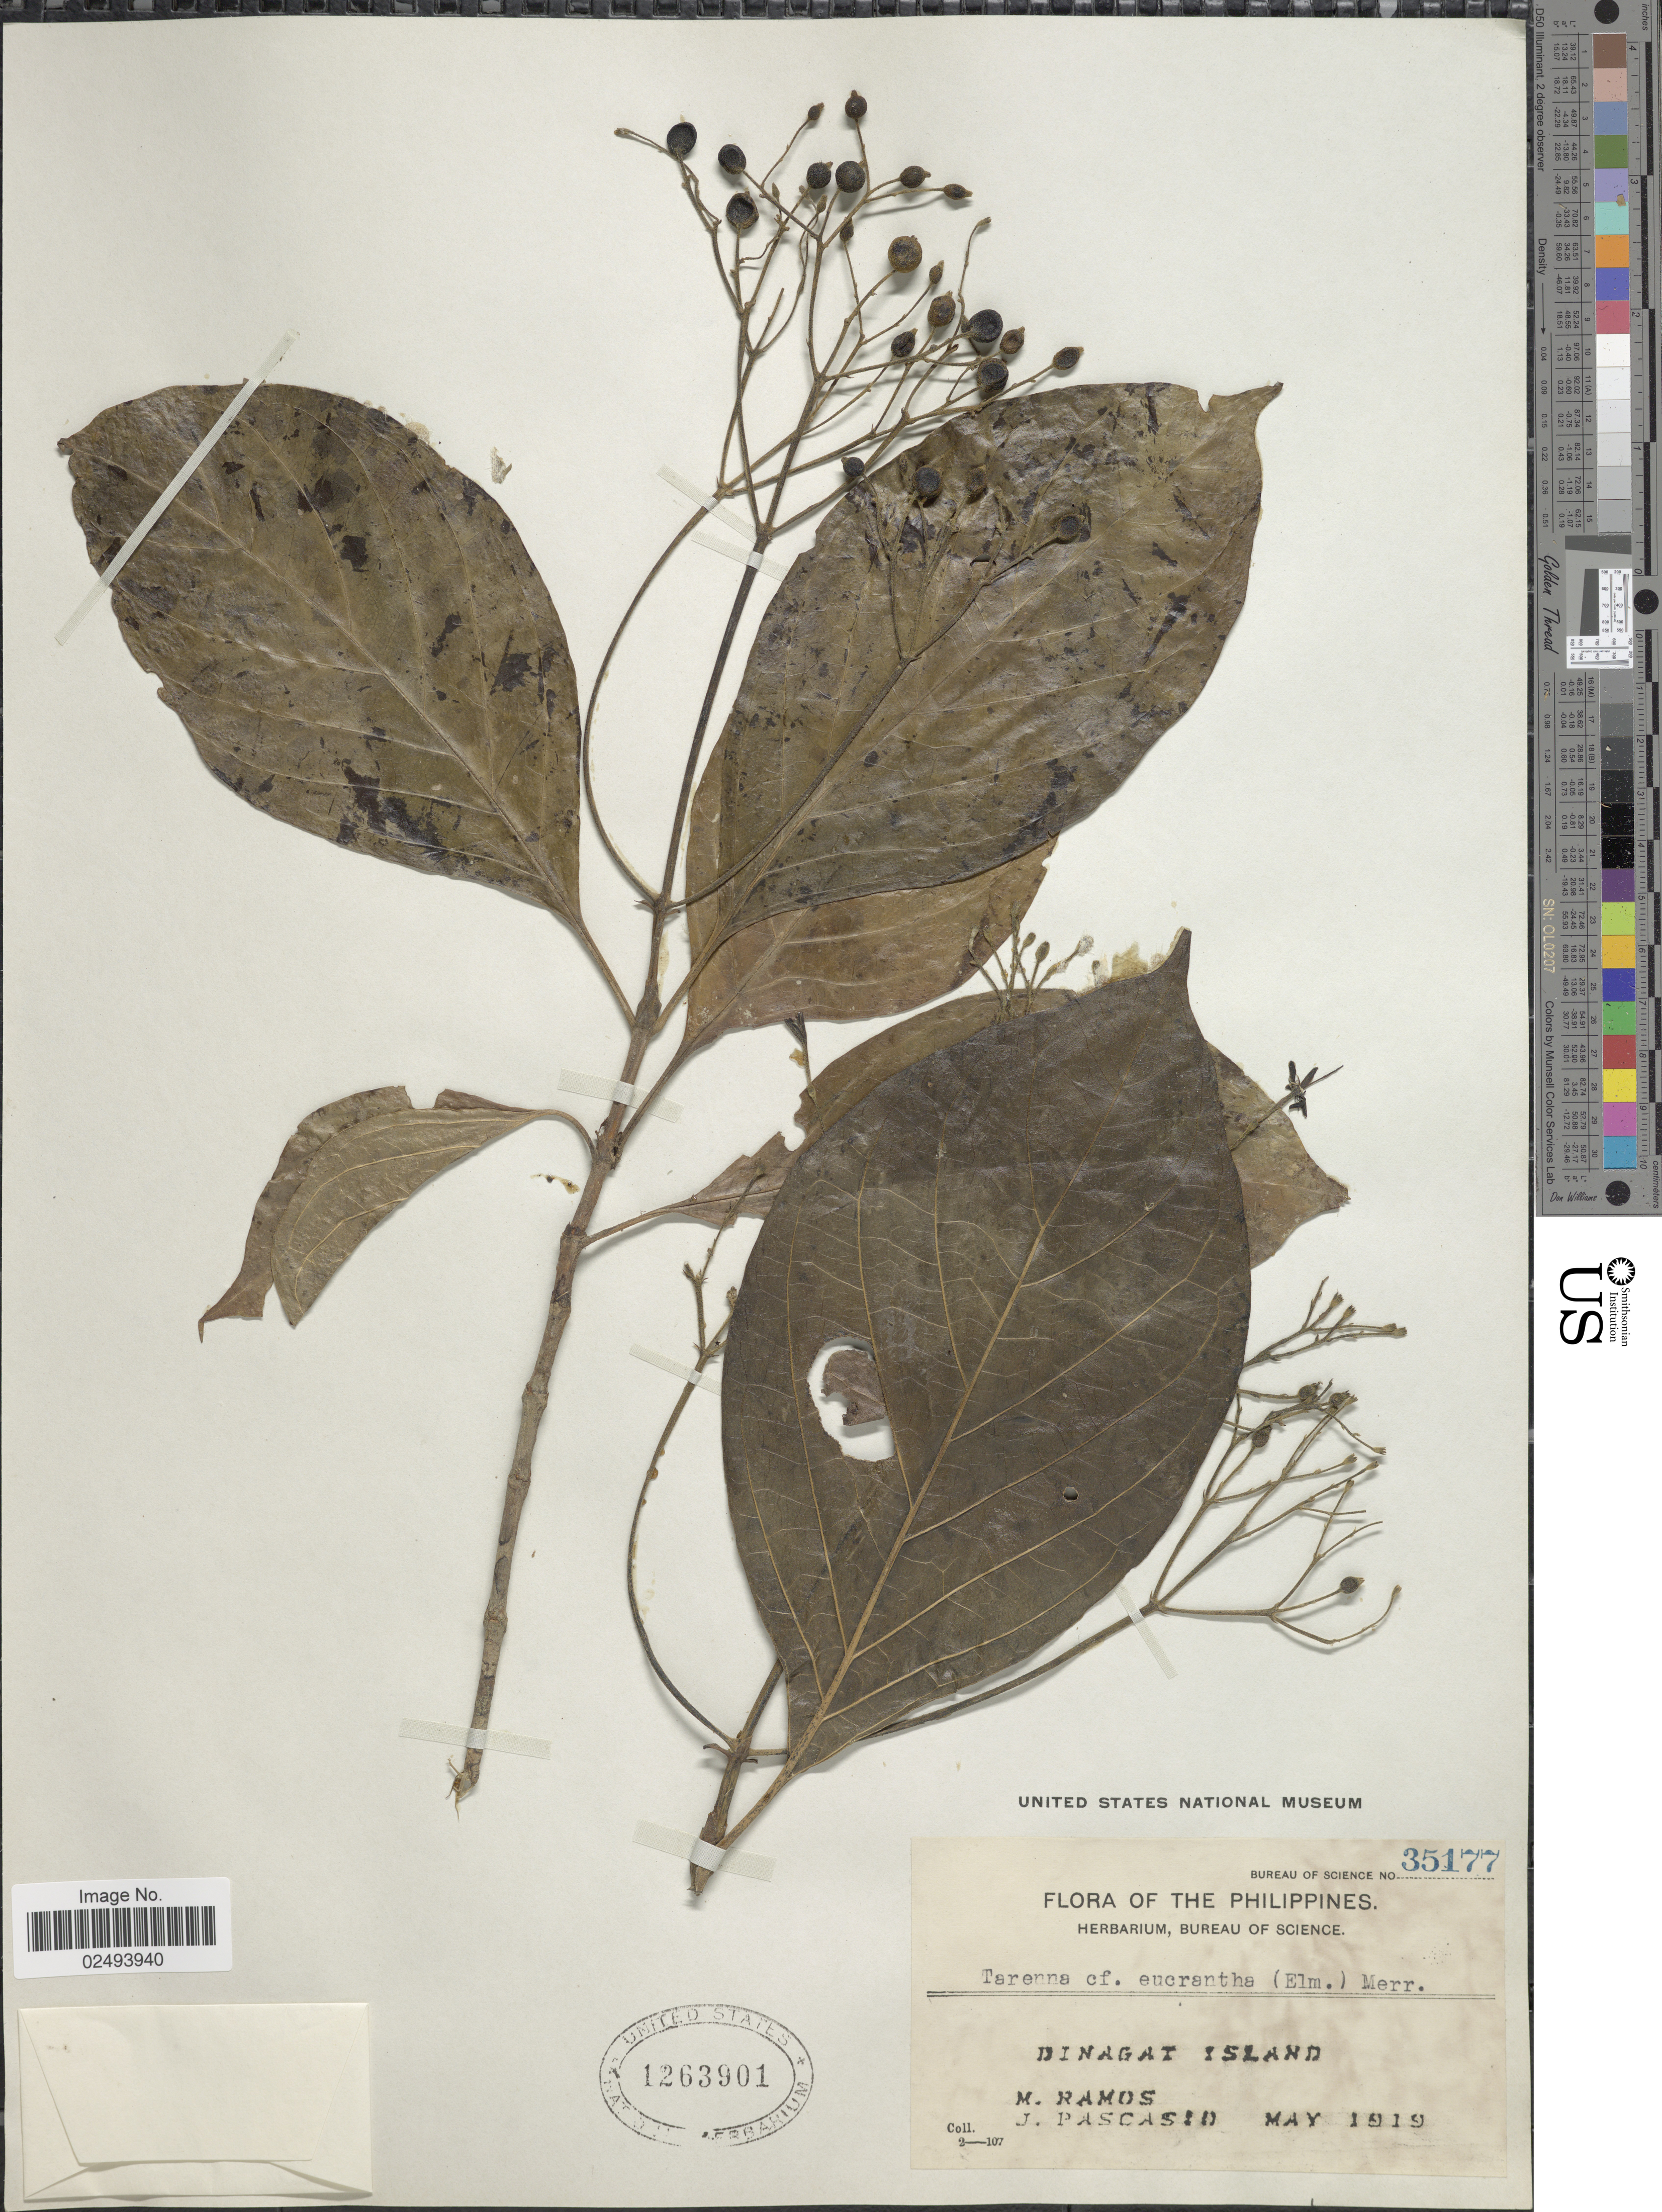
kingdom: Plantae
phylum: Tracheophyta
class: Magnoliopsida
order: Gentianales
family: Rubiaceae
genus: Tarenna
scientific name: Tarenna eucrantha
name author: (Elmer) Merr.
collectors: M. Ramos & J. Pascasio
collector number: Bureau of Science 35177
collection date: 1919-05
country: Philippines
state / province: Caraga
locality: Dinagat Island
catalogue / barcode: US 1263901